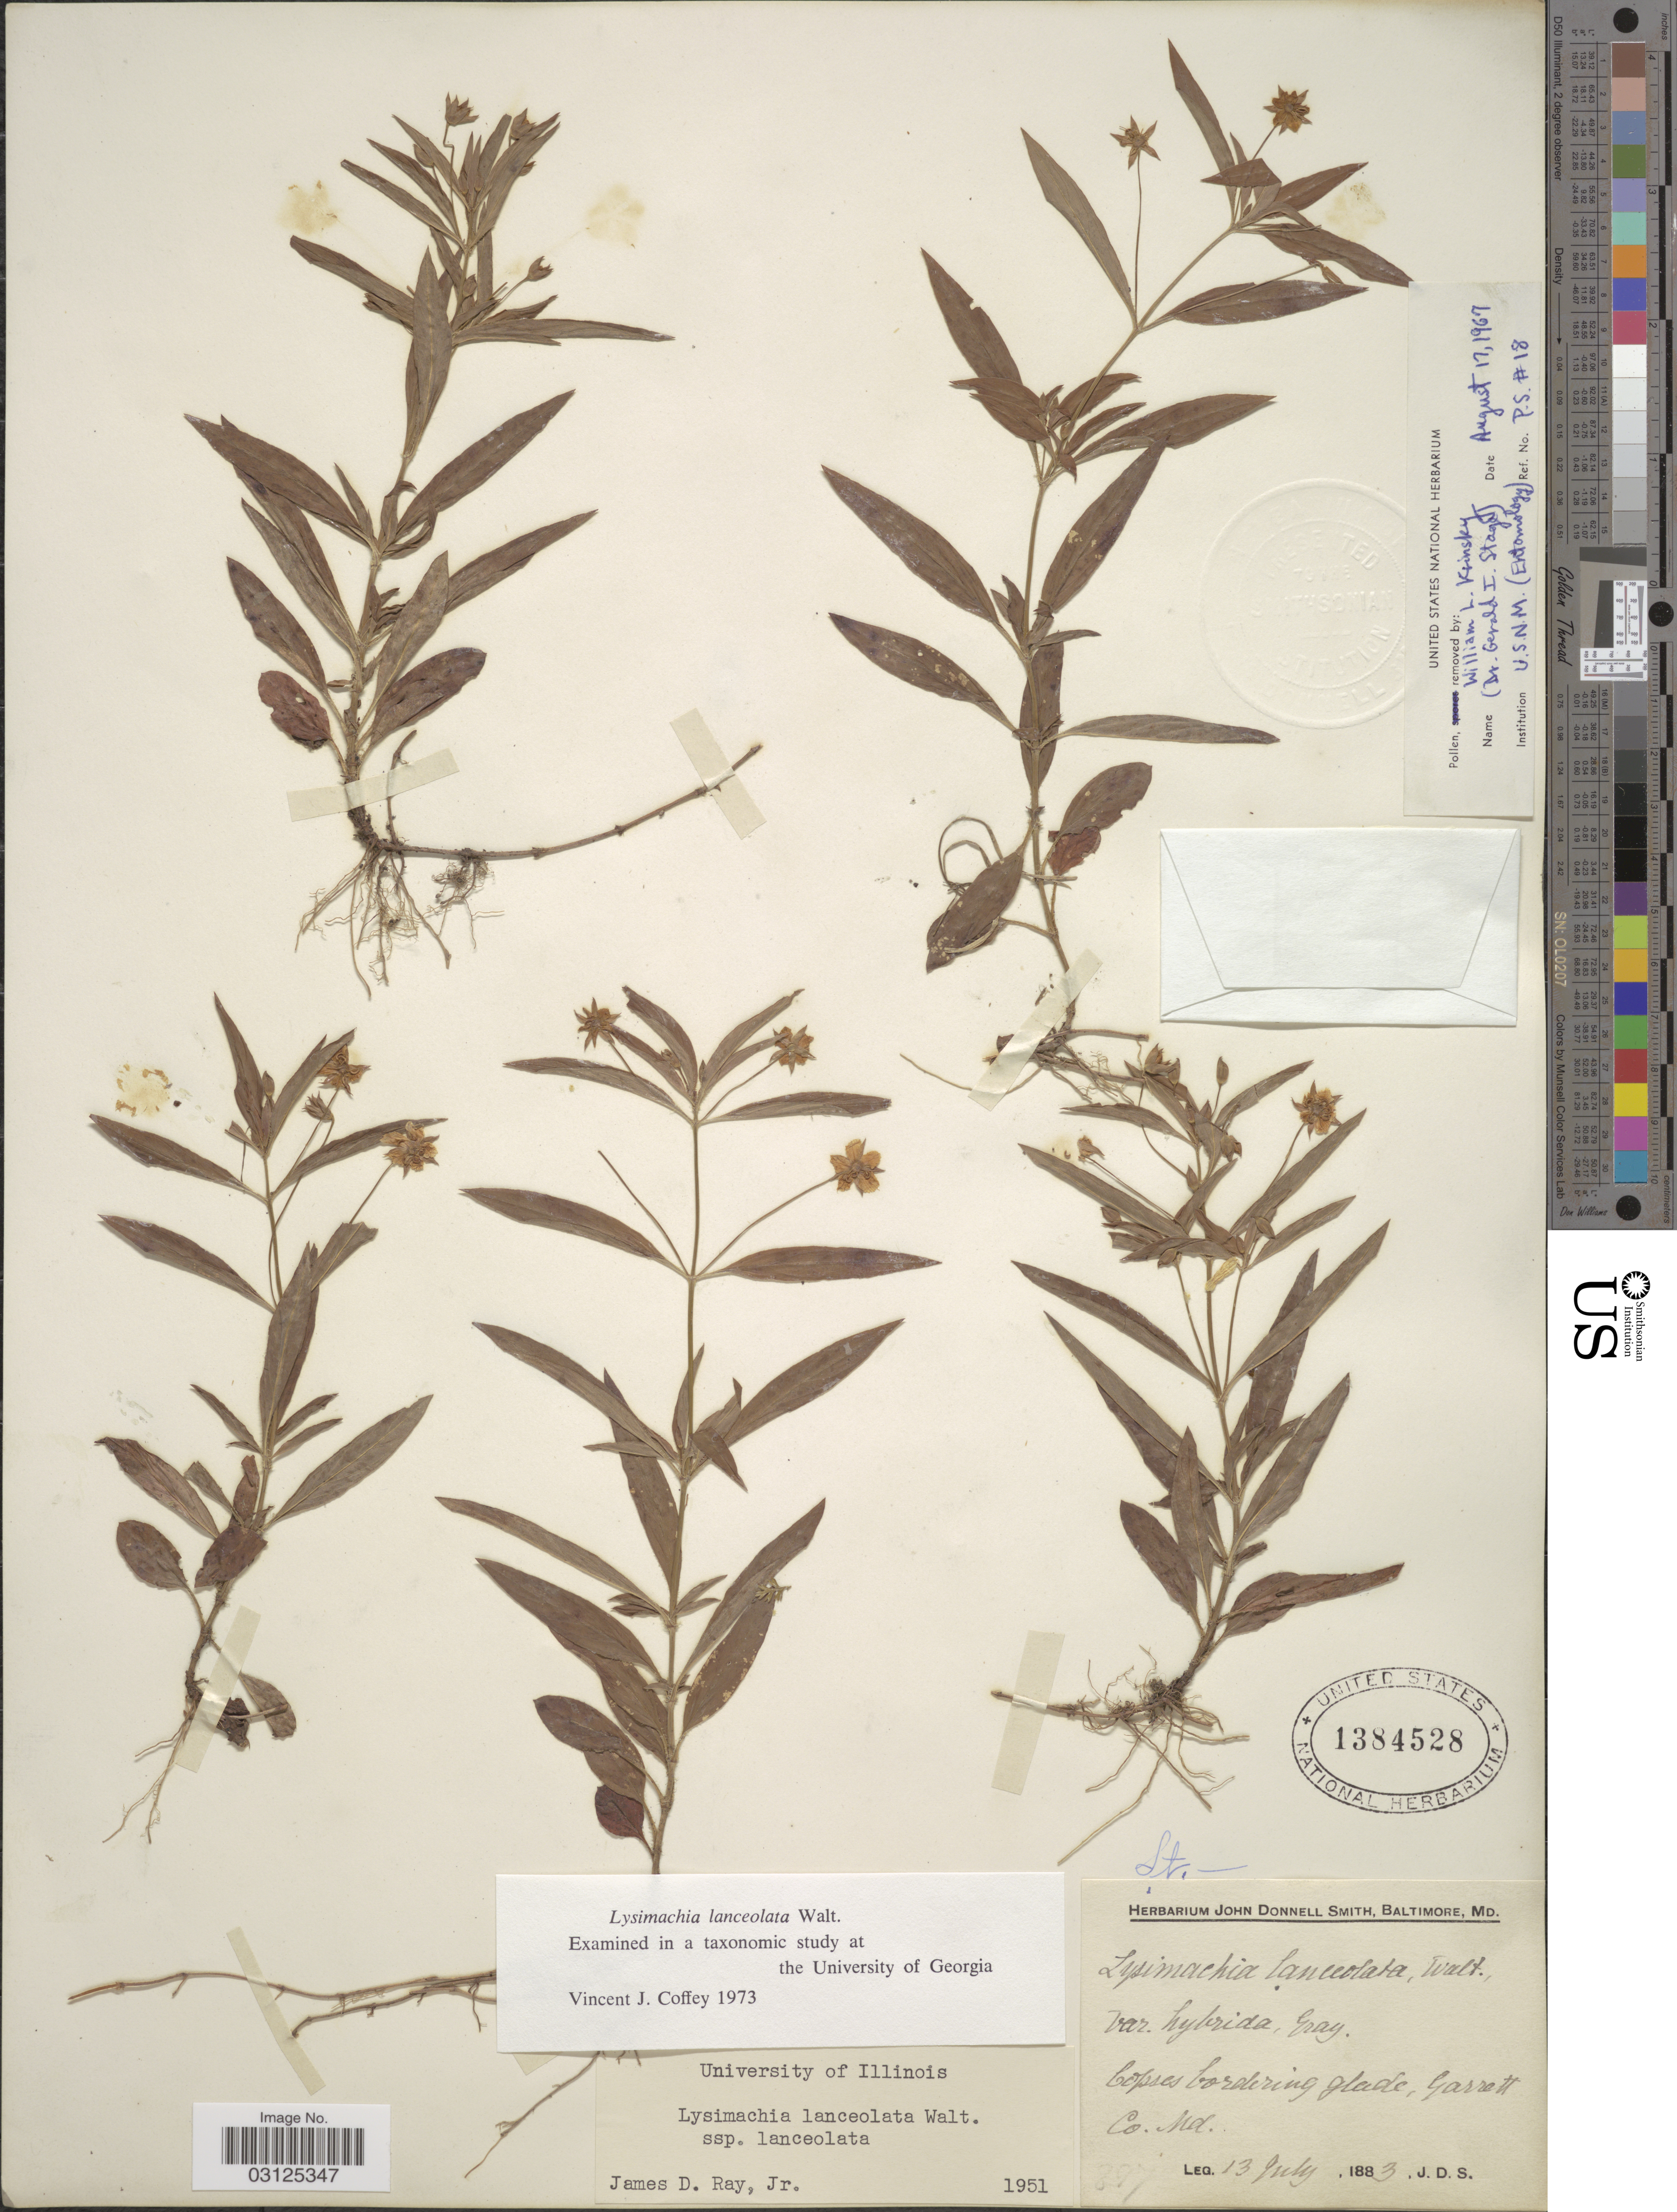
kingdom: Plantae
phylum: Tracheophyta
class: Magnoliopsida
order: Ericales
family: Primulaceae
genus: Lysimachia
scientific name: Lysimachia lanceolata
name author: Walter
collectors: J. Donnell Smith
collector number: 897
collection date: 1883-07-13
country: United States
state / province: Maryland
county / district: Garrett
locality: Copses bordering glade, Garrett Co.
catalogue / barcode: US 1384528